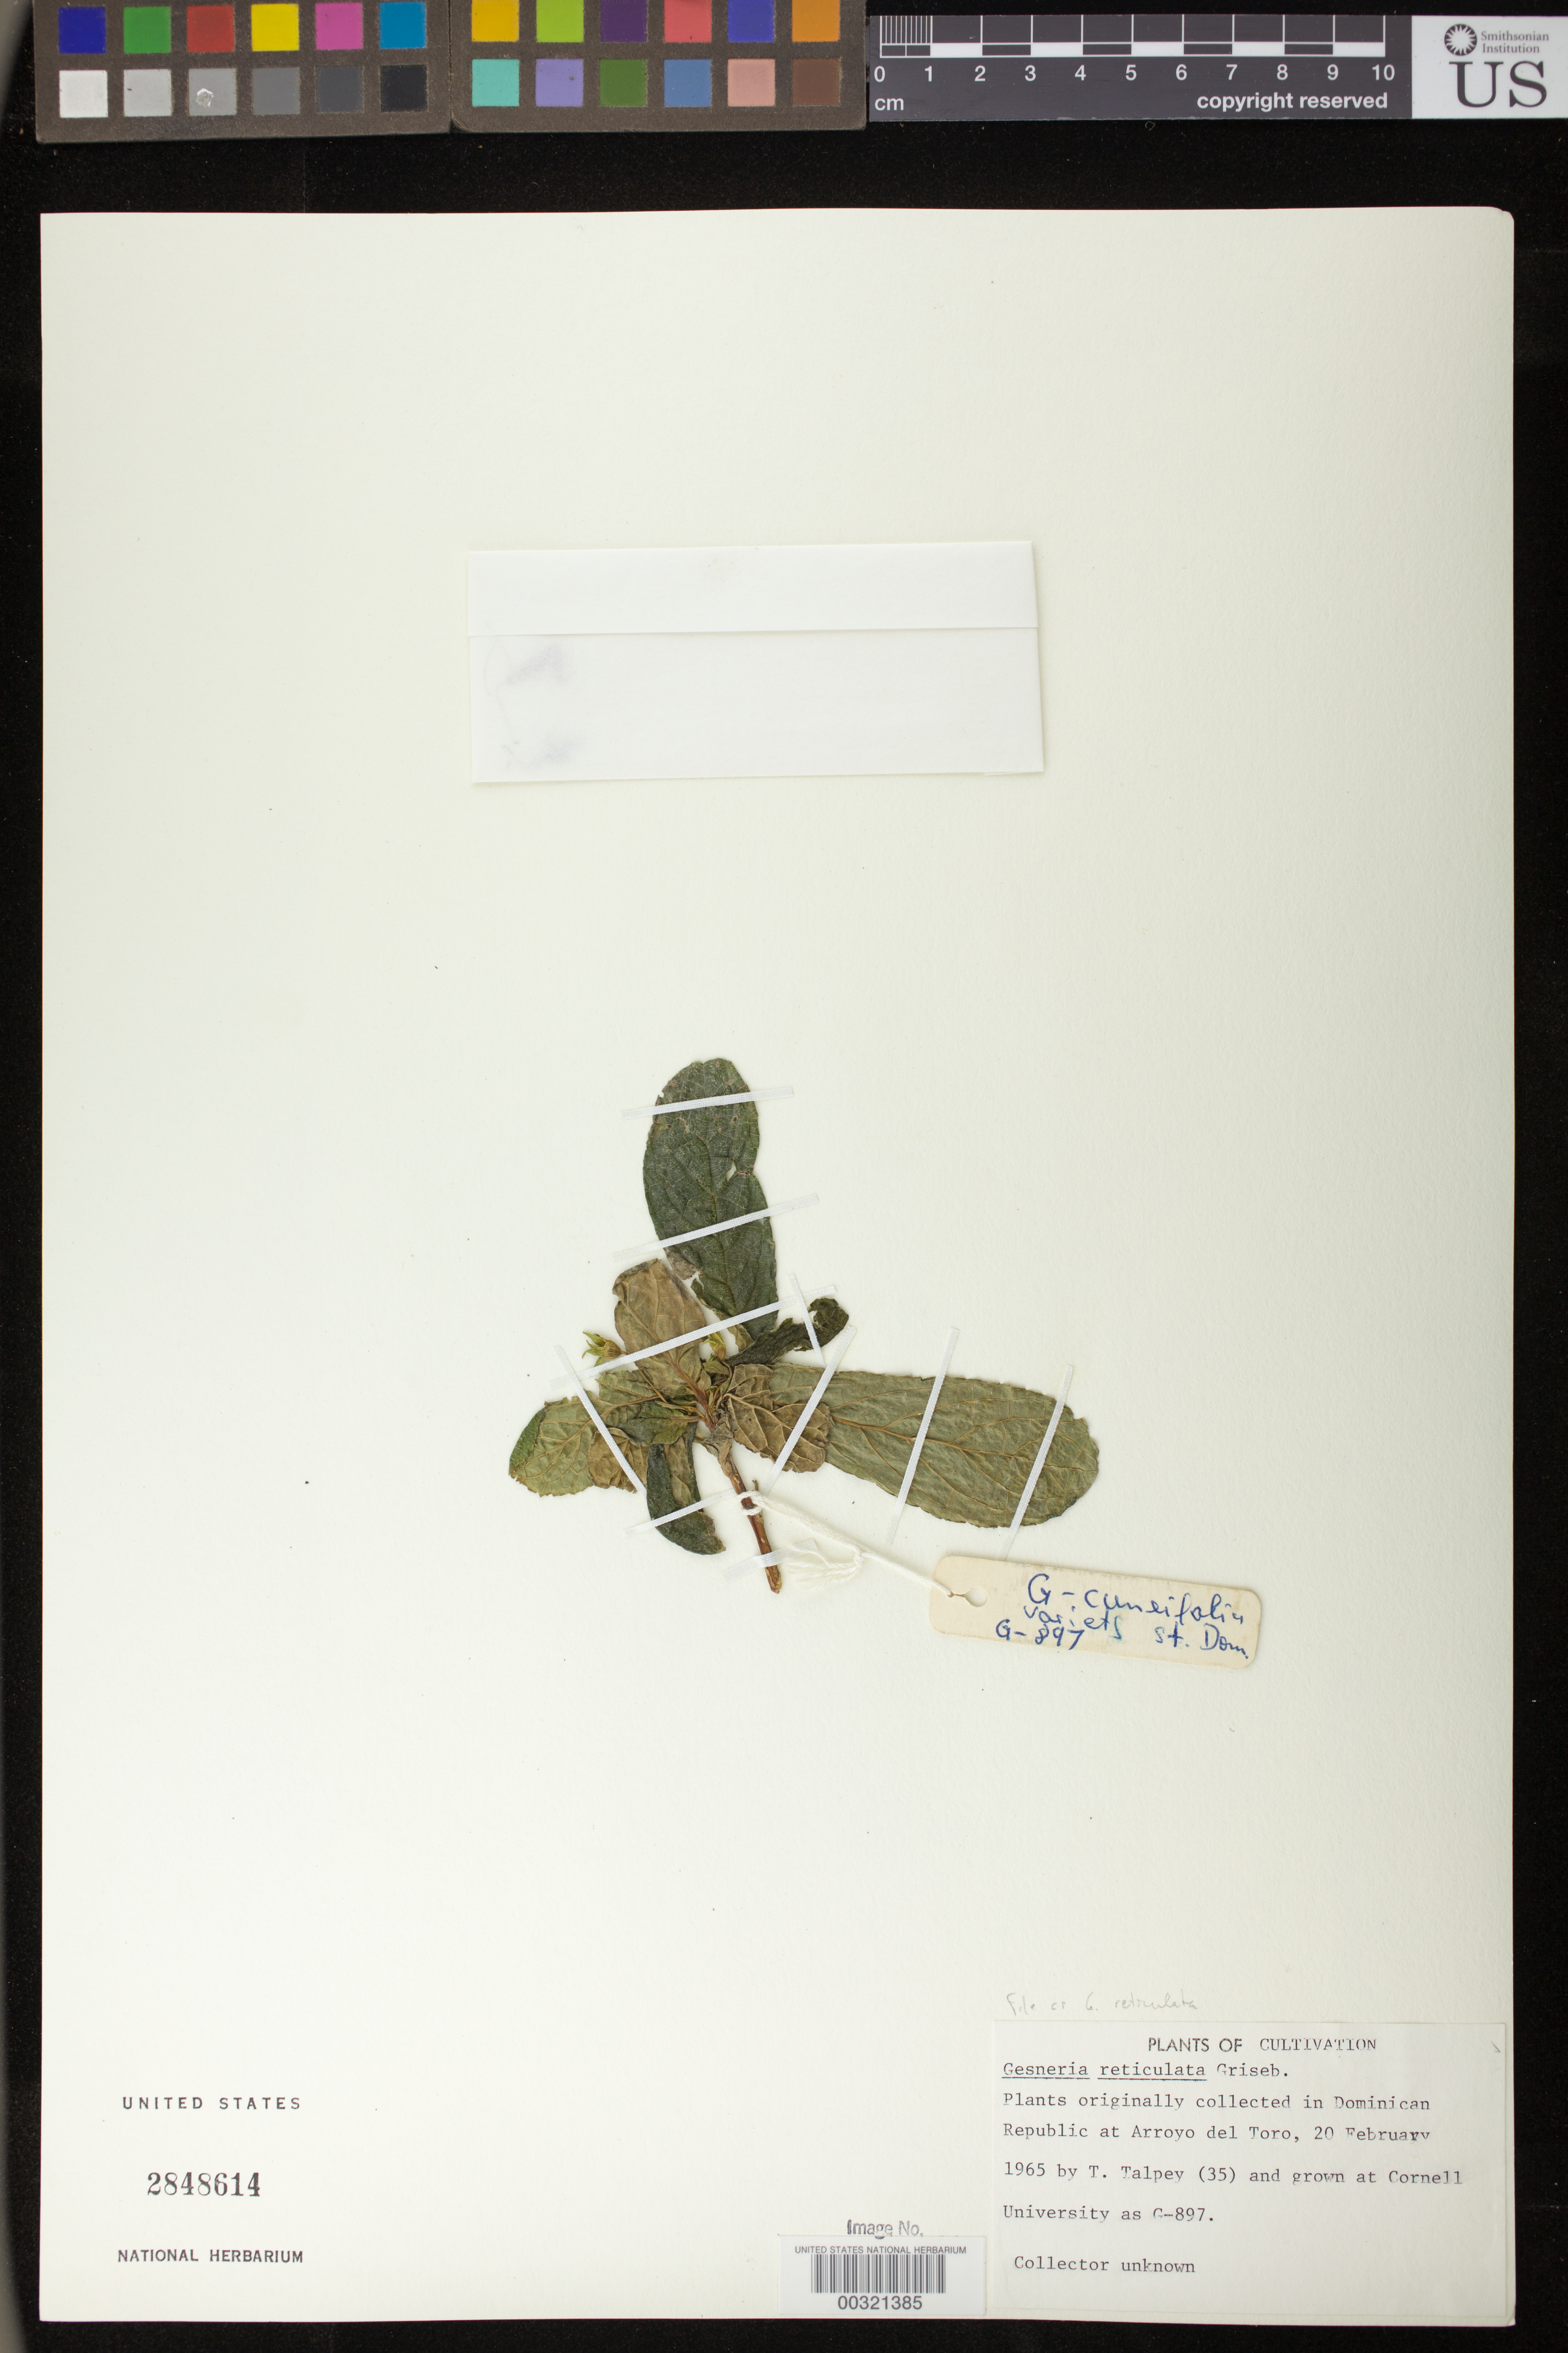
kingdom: Plantae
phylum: Tracheophyta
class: Magnoliopsida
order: Lamiales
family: Gesneriaceae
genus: Gesneria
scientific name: Gesneria reticulata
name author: (Griseb.) Urb.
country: Dominican Republic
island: Greater Antilles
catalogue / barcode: US 2848614